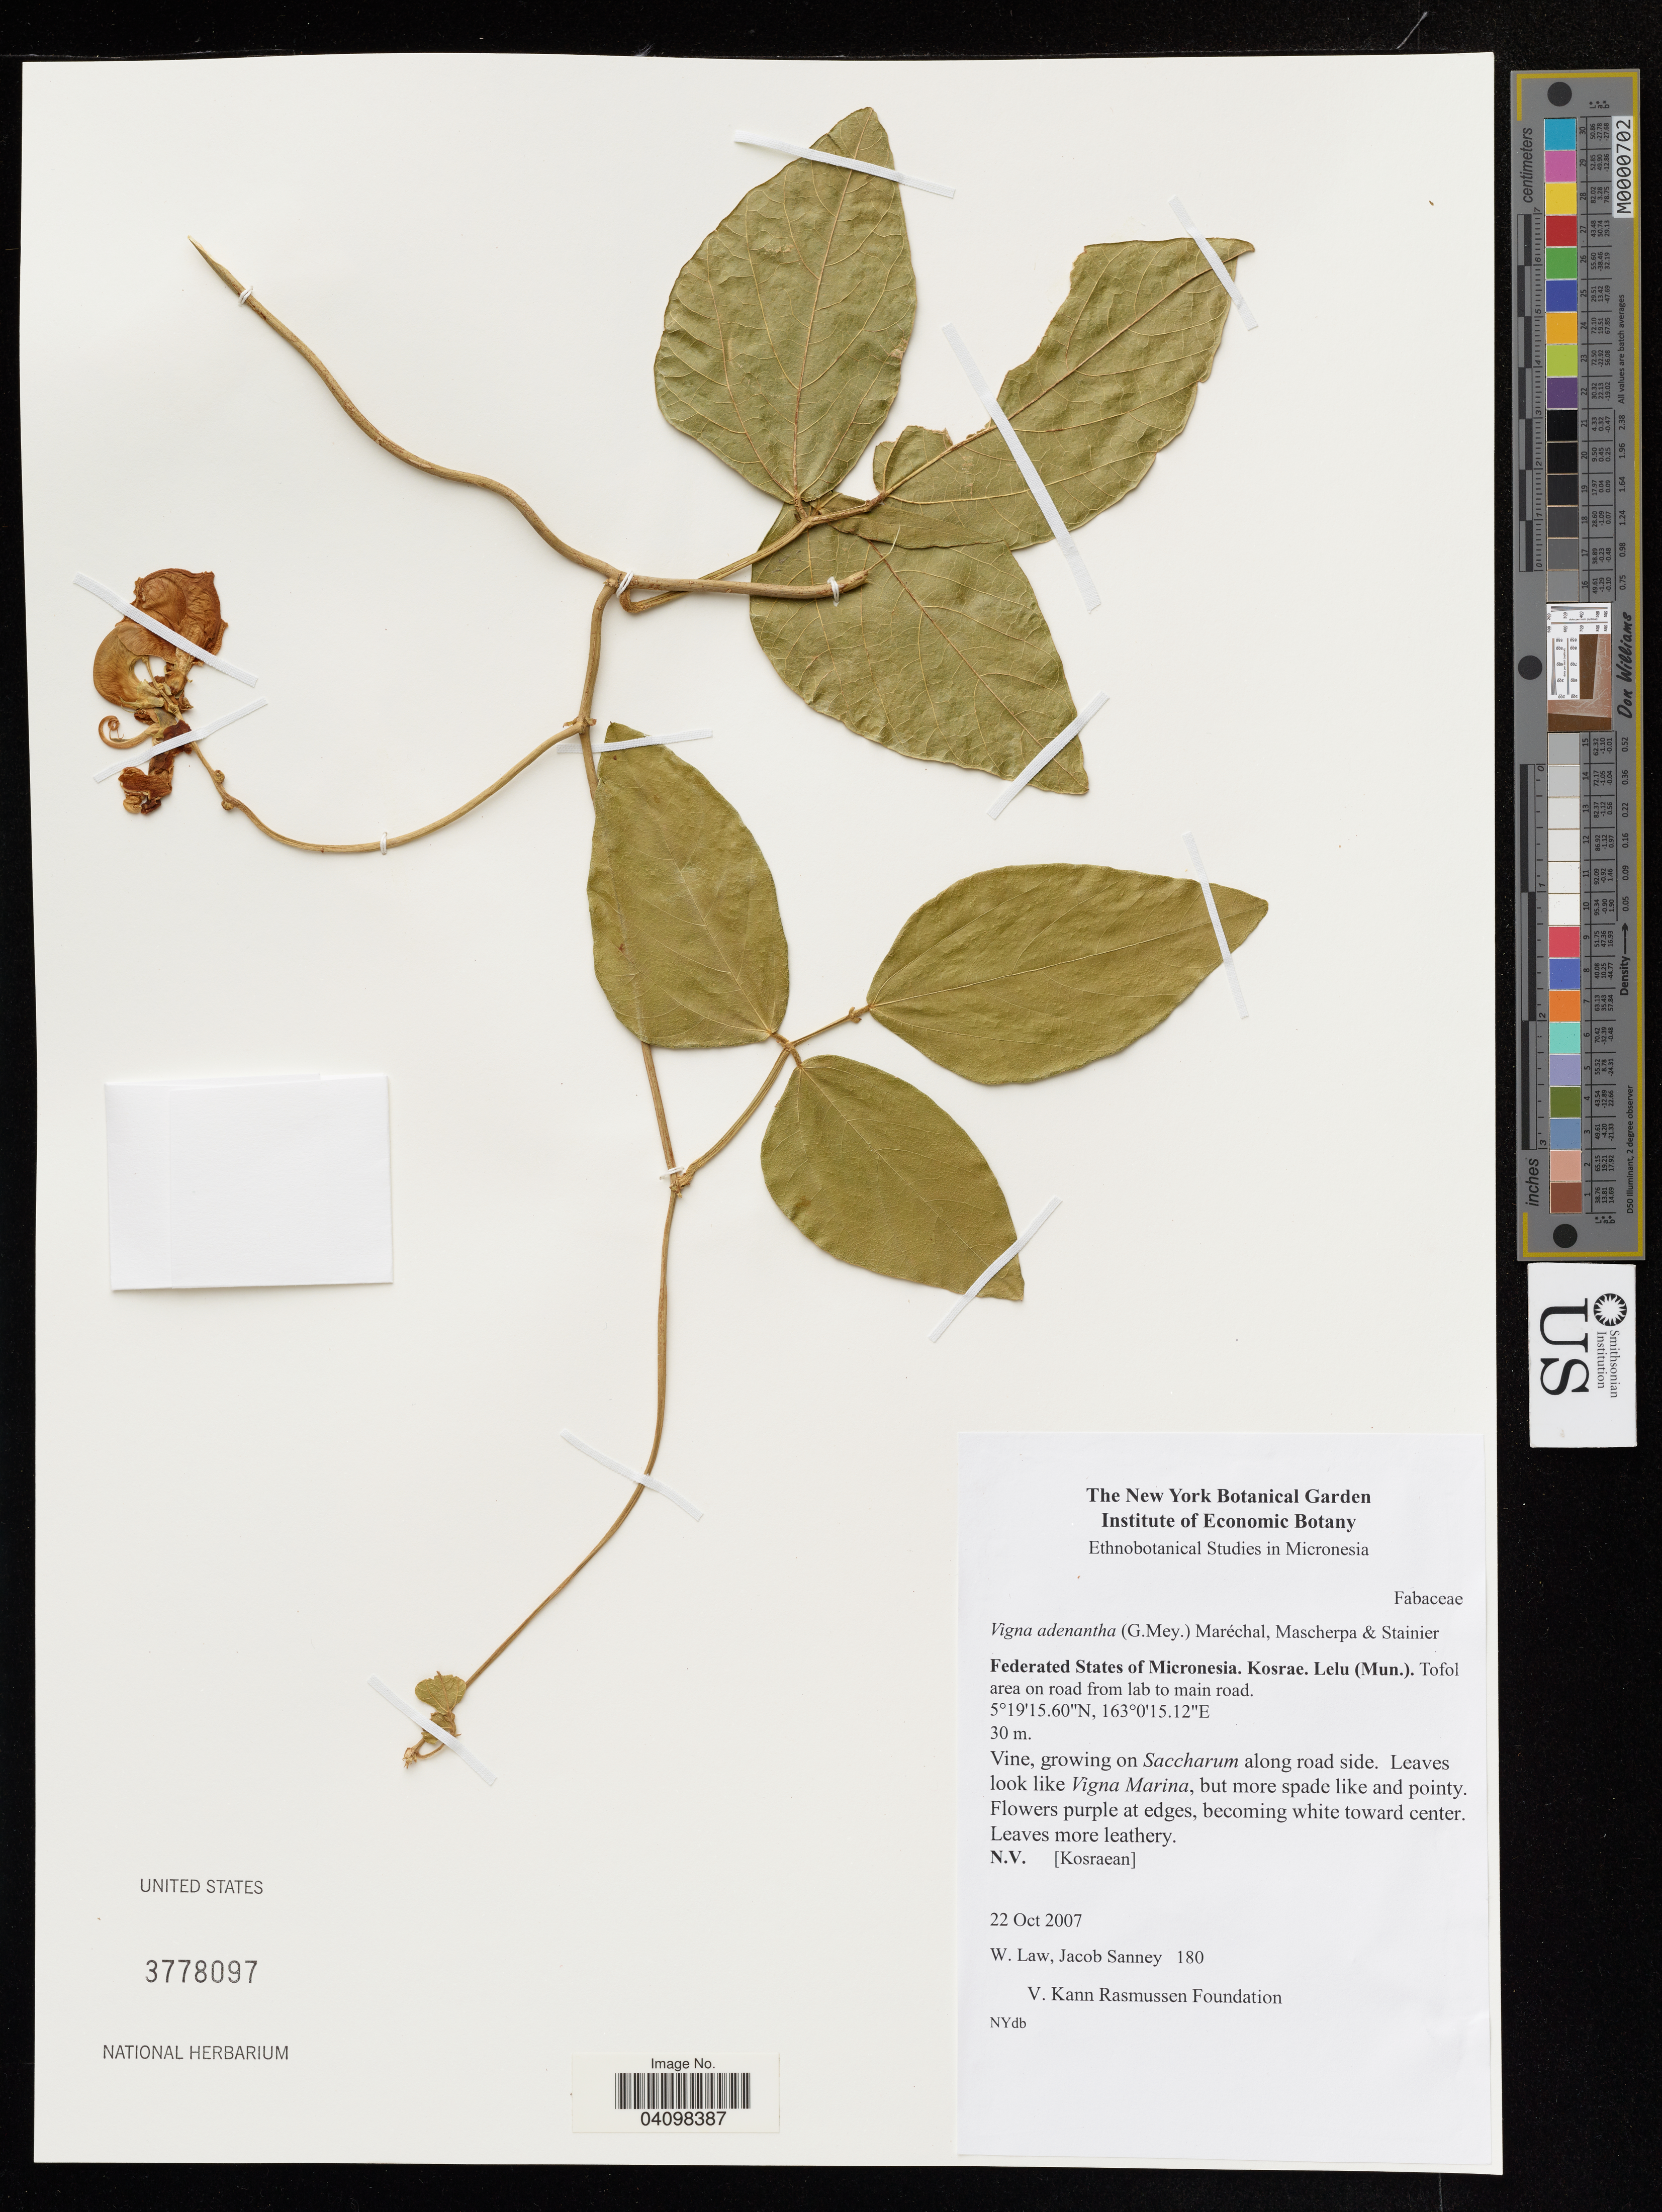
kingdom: Plantae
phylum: Tracheophyta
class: Magnoliopsida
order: Fabales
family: Fabaceae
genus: Vigna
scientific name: Vigna adenantha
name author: (G. Mey.) Maréchal et al.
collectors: W. Law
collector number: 180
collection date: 2007-10-22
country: Micronesia, Federated States of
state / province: Kosrae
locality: Lelu (Mun.). Tofol area on road from lab to main road.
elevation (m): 30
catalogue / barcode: US 3778097